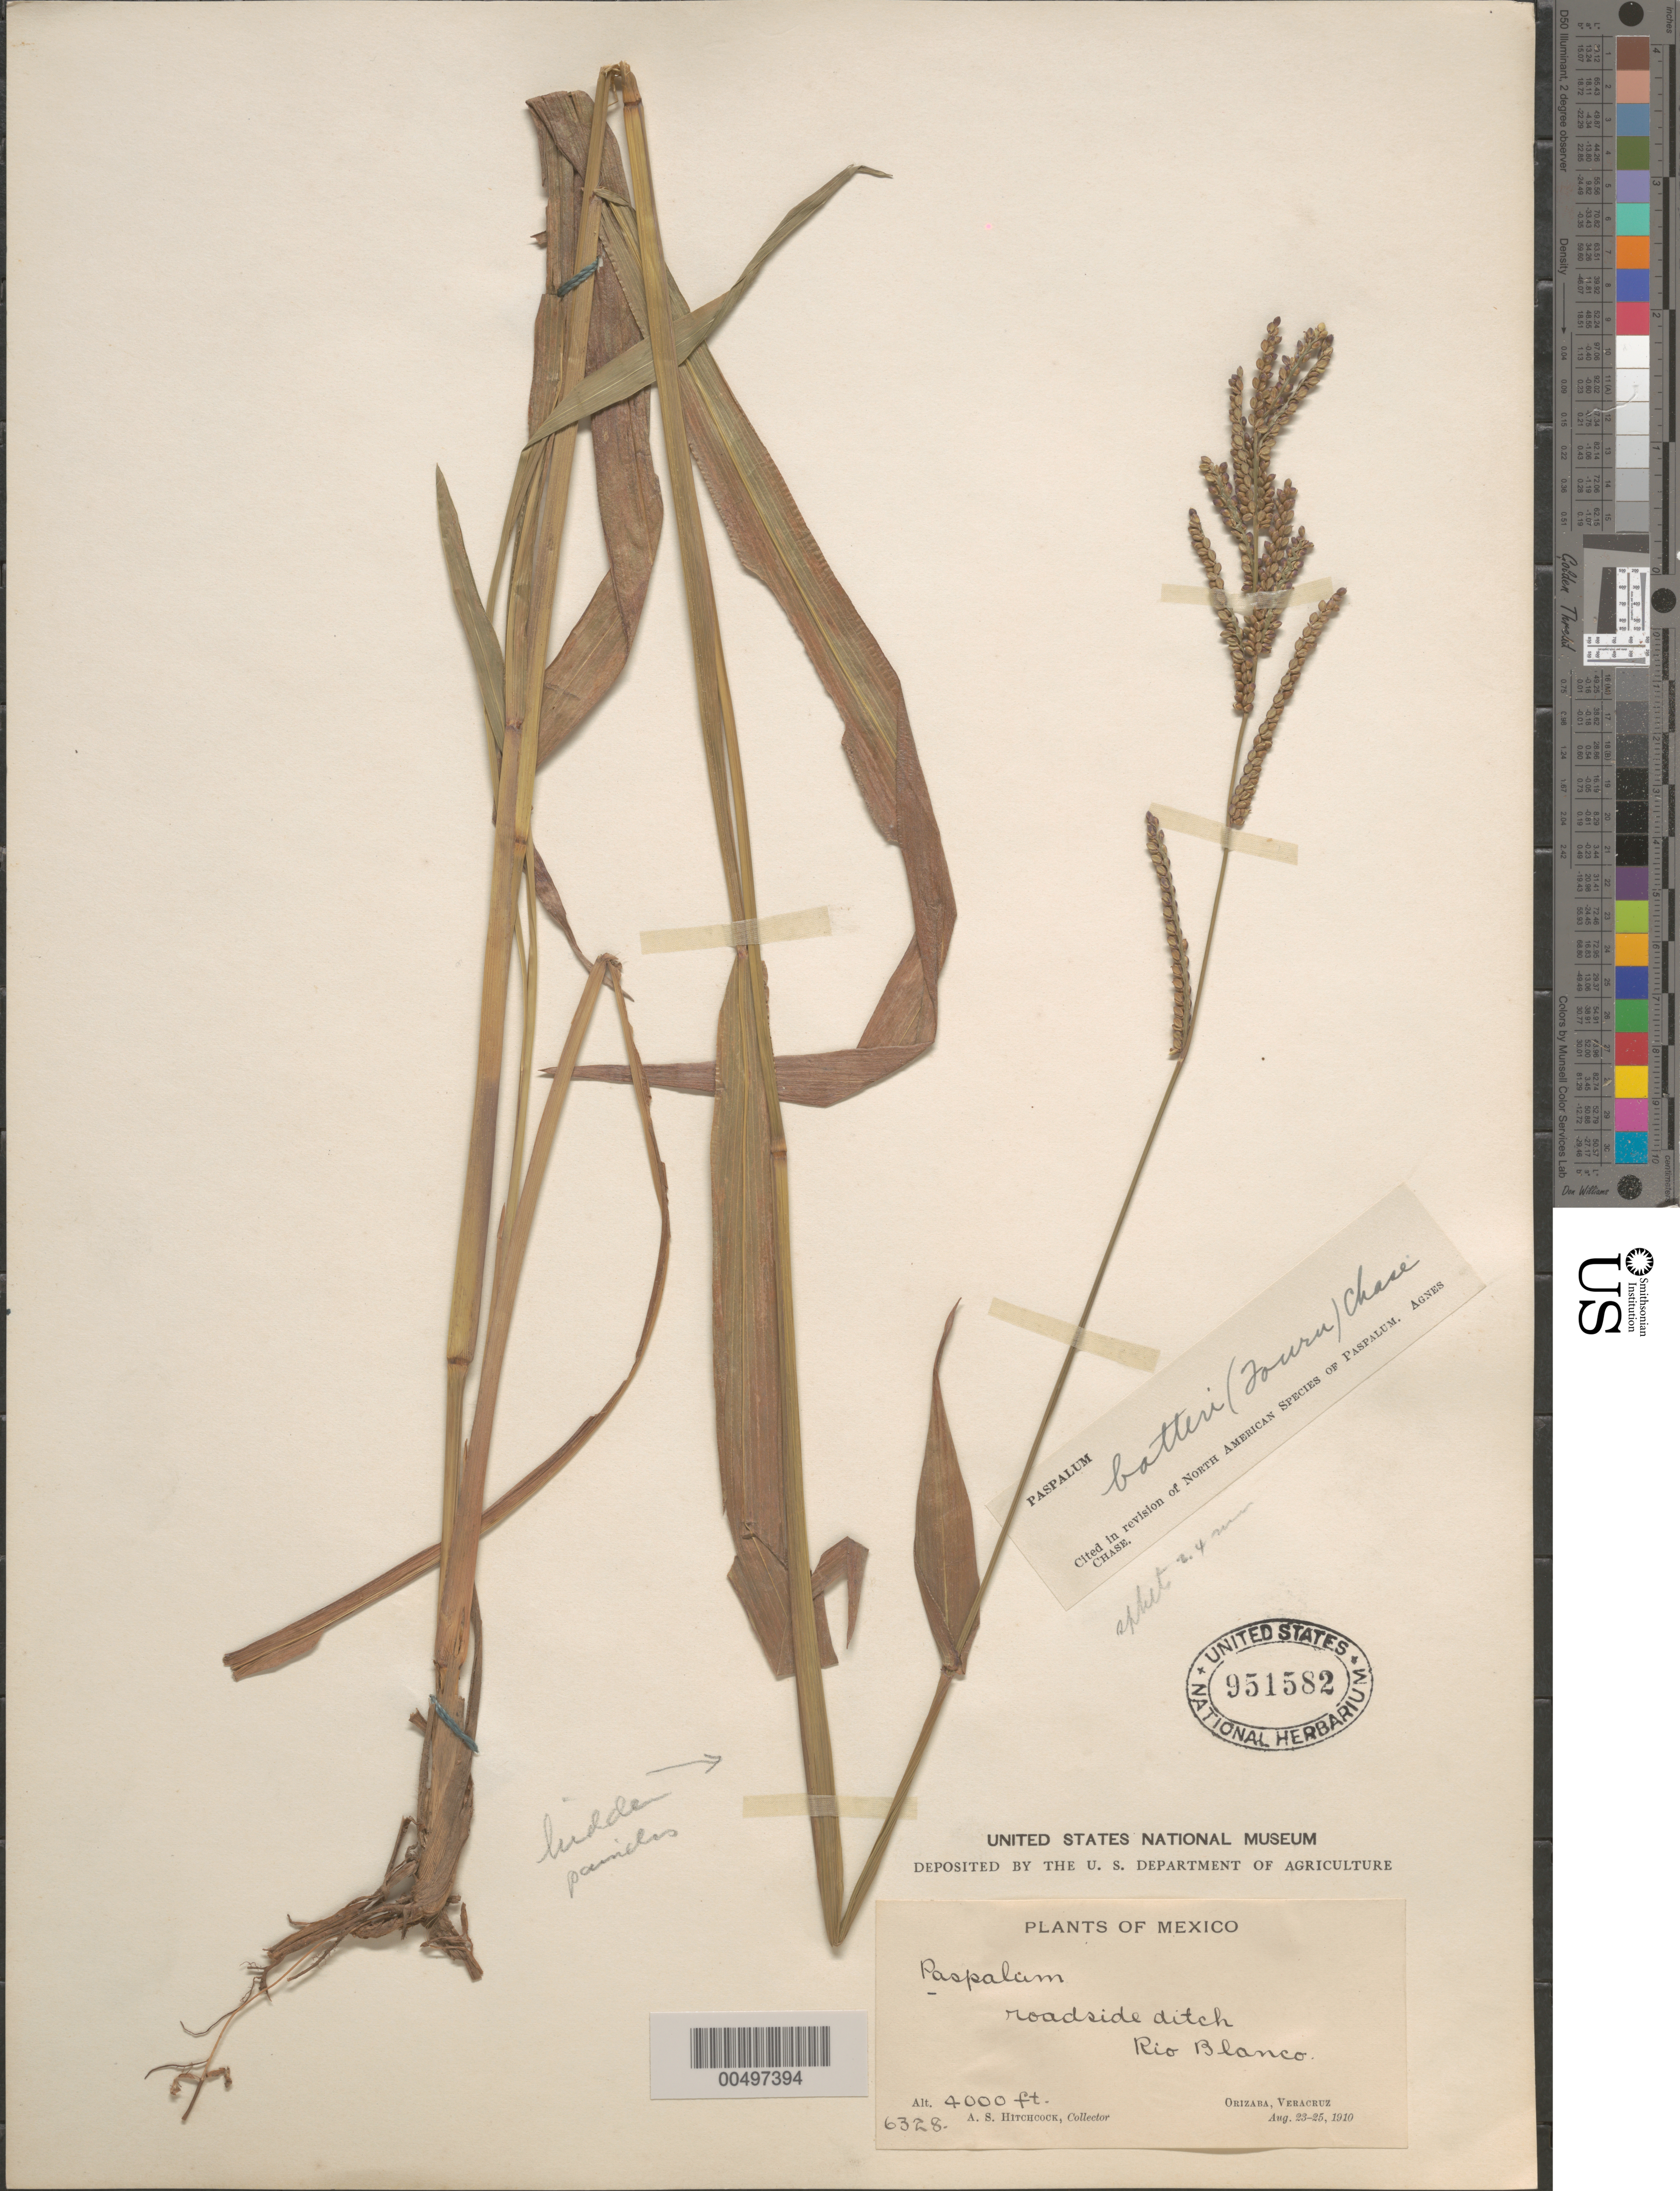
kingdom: Plantae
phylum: Tracheophyta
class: Liliopsida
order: Poales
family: Poaceae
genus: Paspalum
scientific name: Paspalum botteri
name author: (E. Fourn.) Chase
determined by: Chase, [M.] Agnes, (US)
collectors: A. S. Hitchcock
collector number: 6328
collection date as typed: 23 Aug 1910 to 25 Aug 1910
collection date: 1910-08-23/1910-08-25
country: Mexico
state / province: Veracruz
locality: Rio Blanco, Orizaba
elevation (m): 1219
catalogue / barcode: US 951582